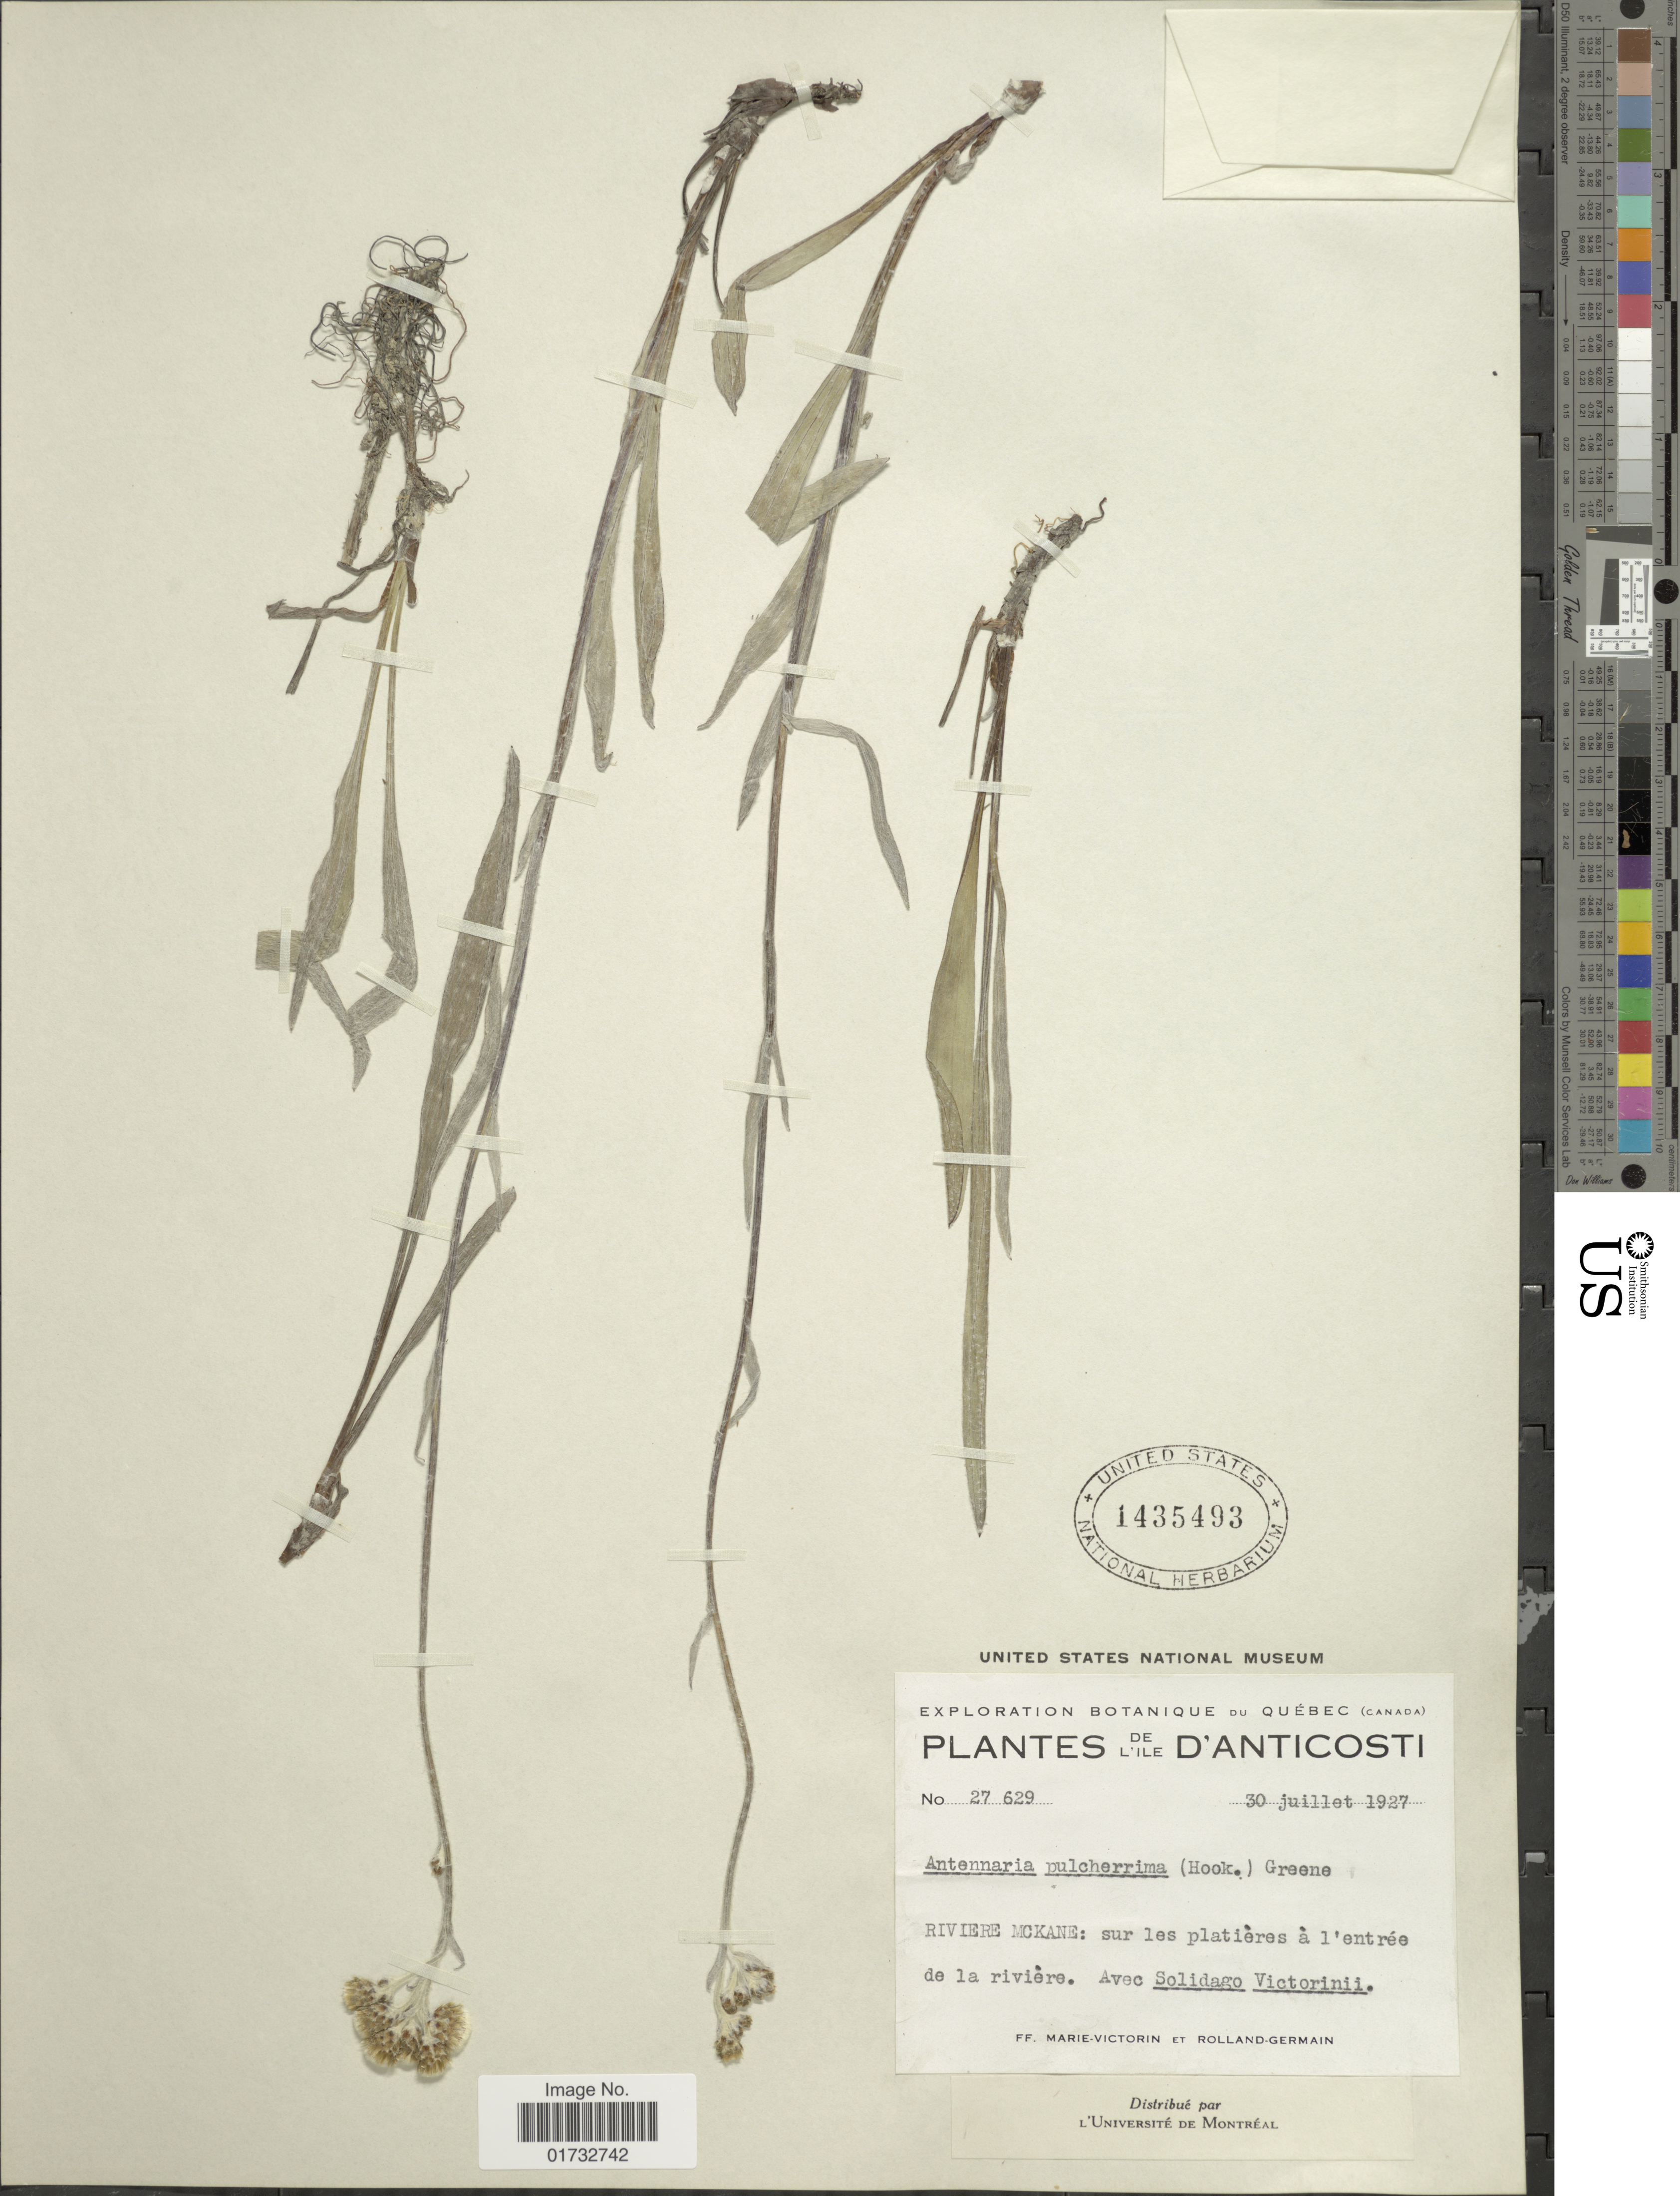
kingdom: Plantae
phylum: Tracheophyta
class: Magnoliopsida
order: Asterales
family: Asteraceae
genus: Antennaria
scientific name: Antennaria pulcherrima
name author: (Hook.) Greene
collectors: F. Marie-Victorin & Rolland-Germain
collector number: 27629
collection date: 1927-07-30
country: Canada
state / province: Quebec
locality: L'ile D'Anticosti. Riviere McKane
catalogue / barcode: US 1435493